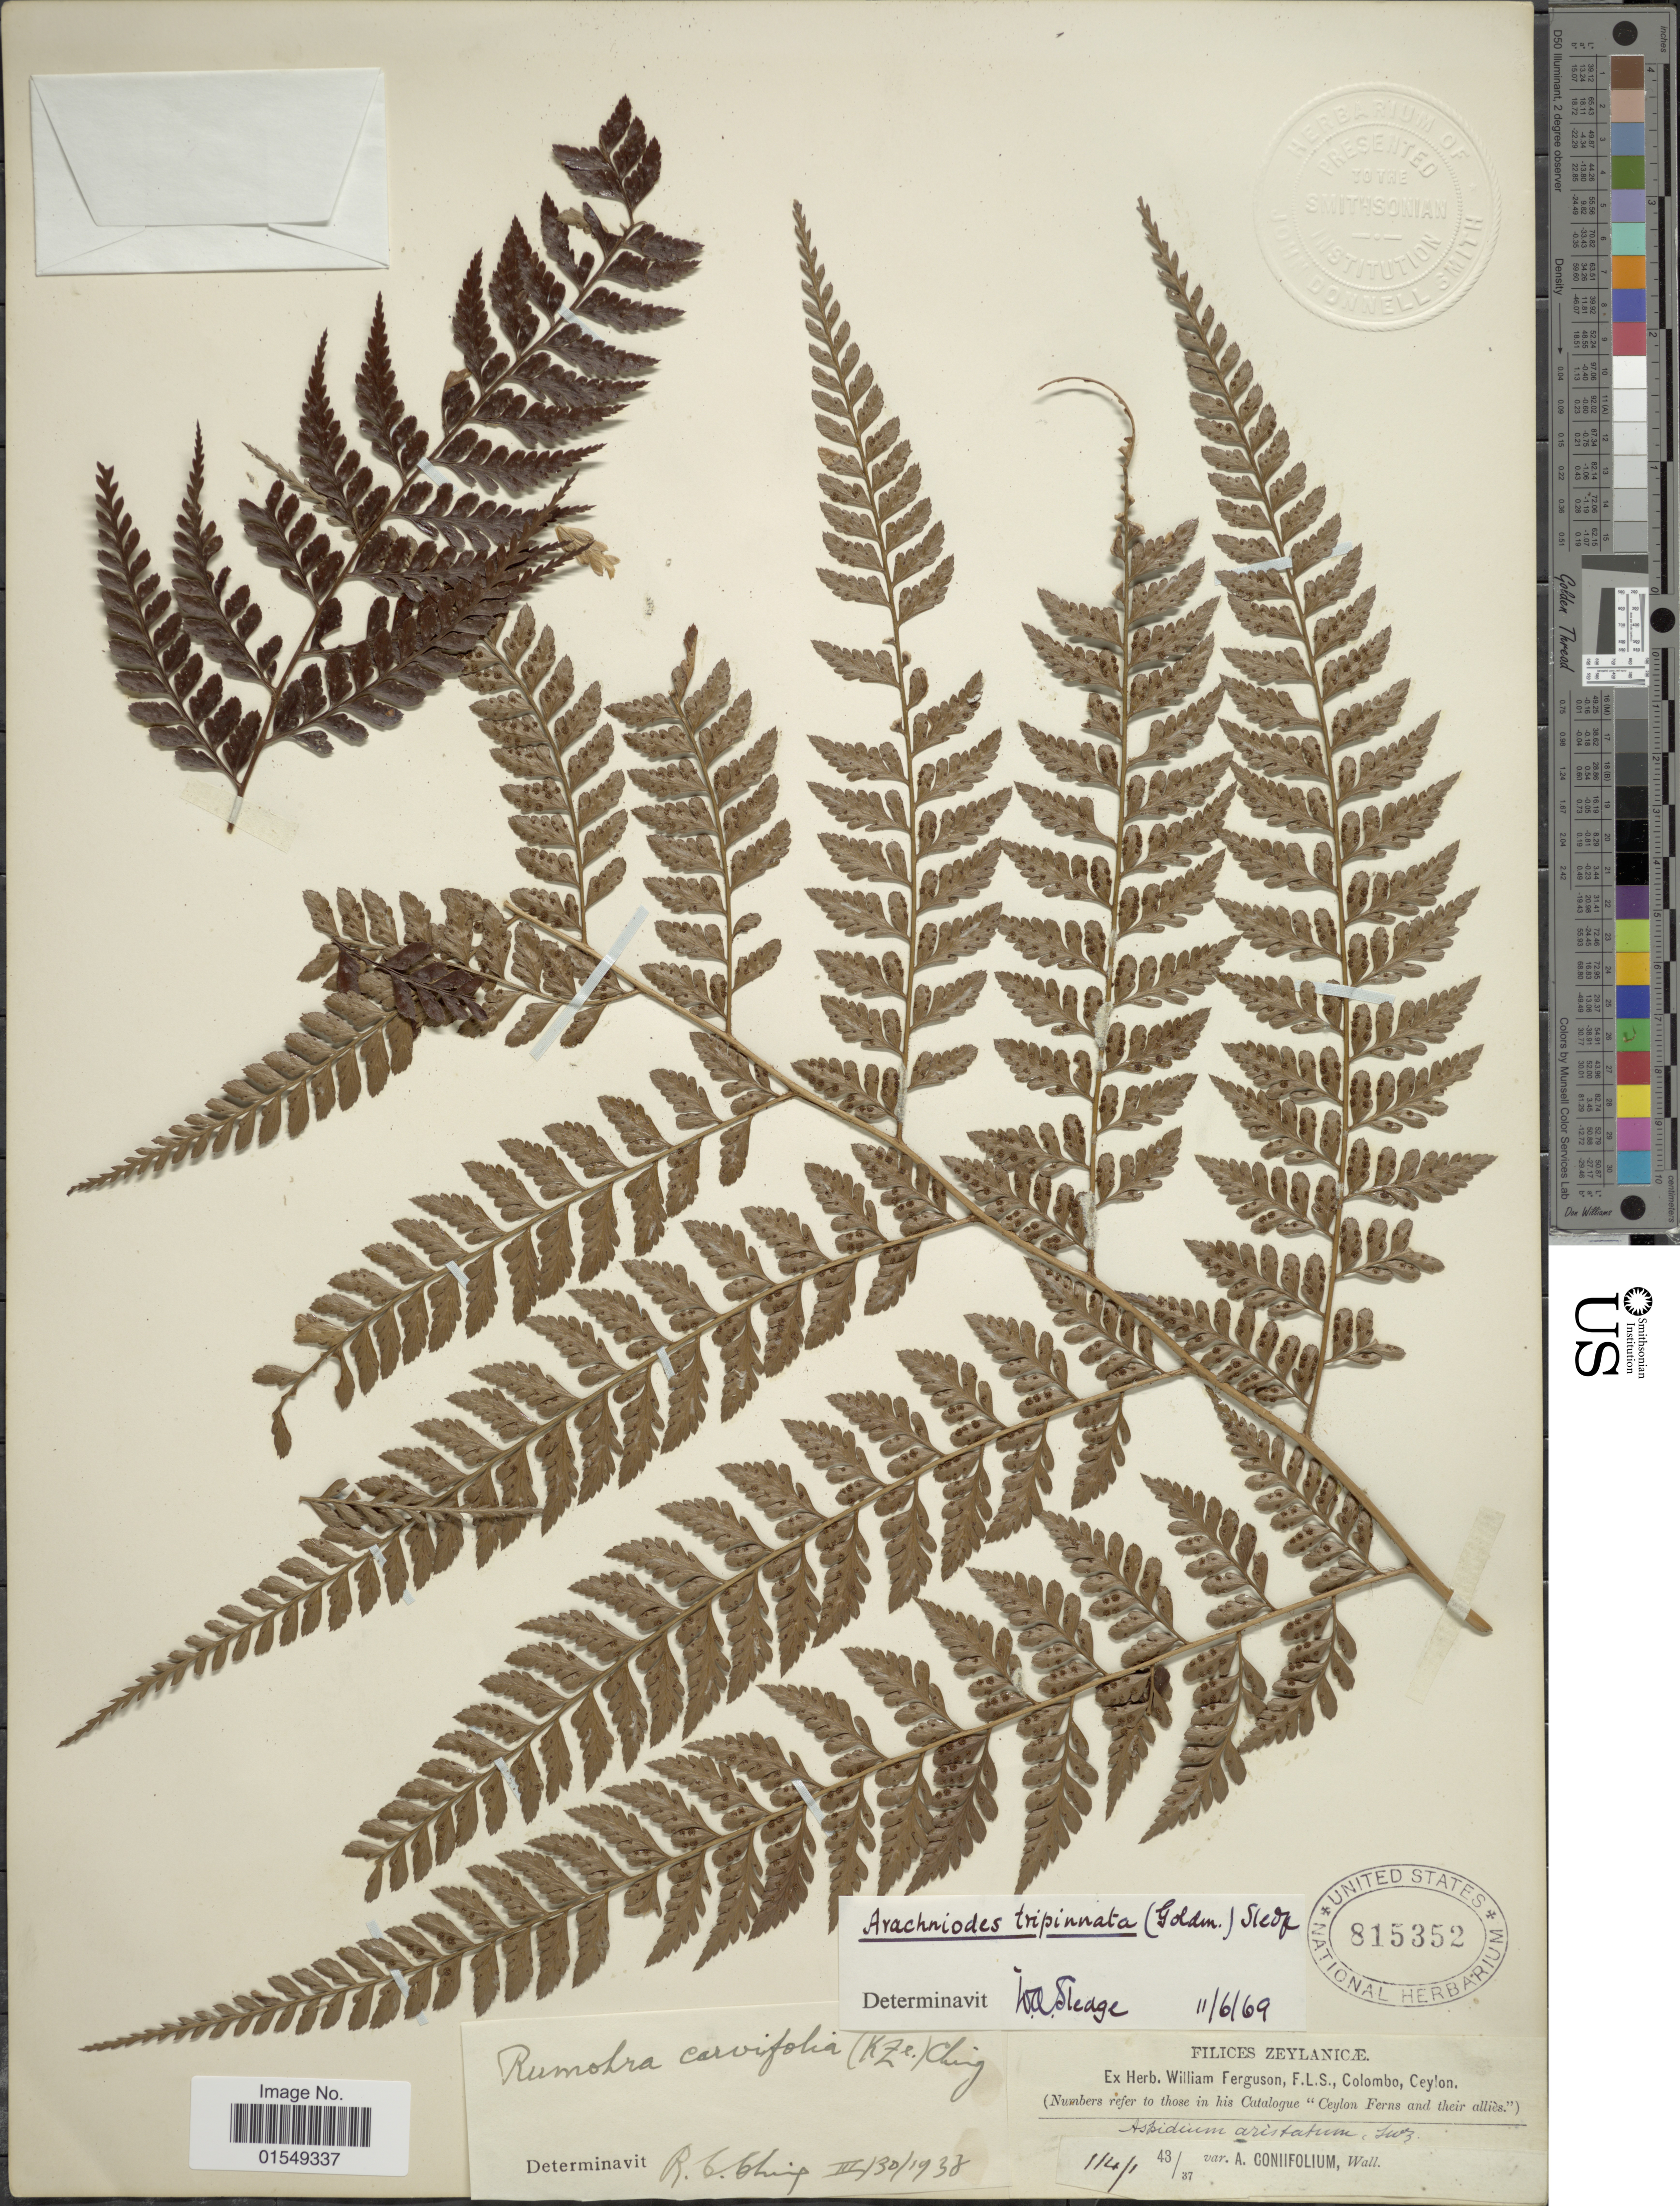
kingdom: Plantae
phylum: Tracheophyta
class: Polypodiopsida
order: Polypodiales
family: Dryopteridaceae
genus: Arachniodes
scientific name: Arachniodes tripinnata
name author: (Goldm.) Sledge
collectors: ex herb. W. Ferguson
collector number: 114/1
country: Sri Lanka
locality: Zeylanicae, Colombo, Ceylon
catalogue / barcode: US 815352